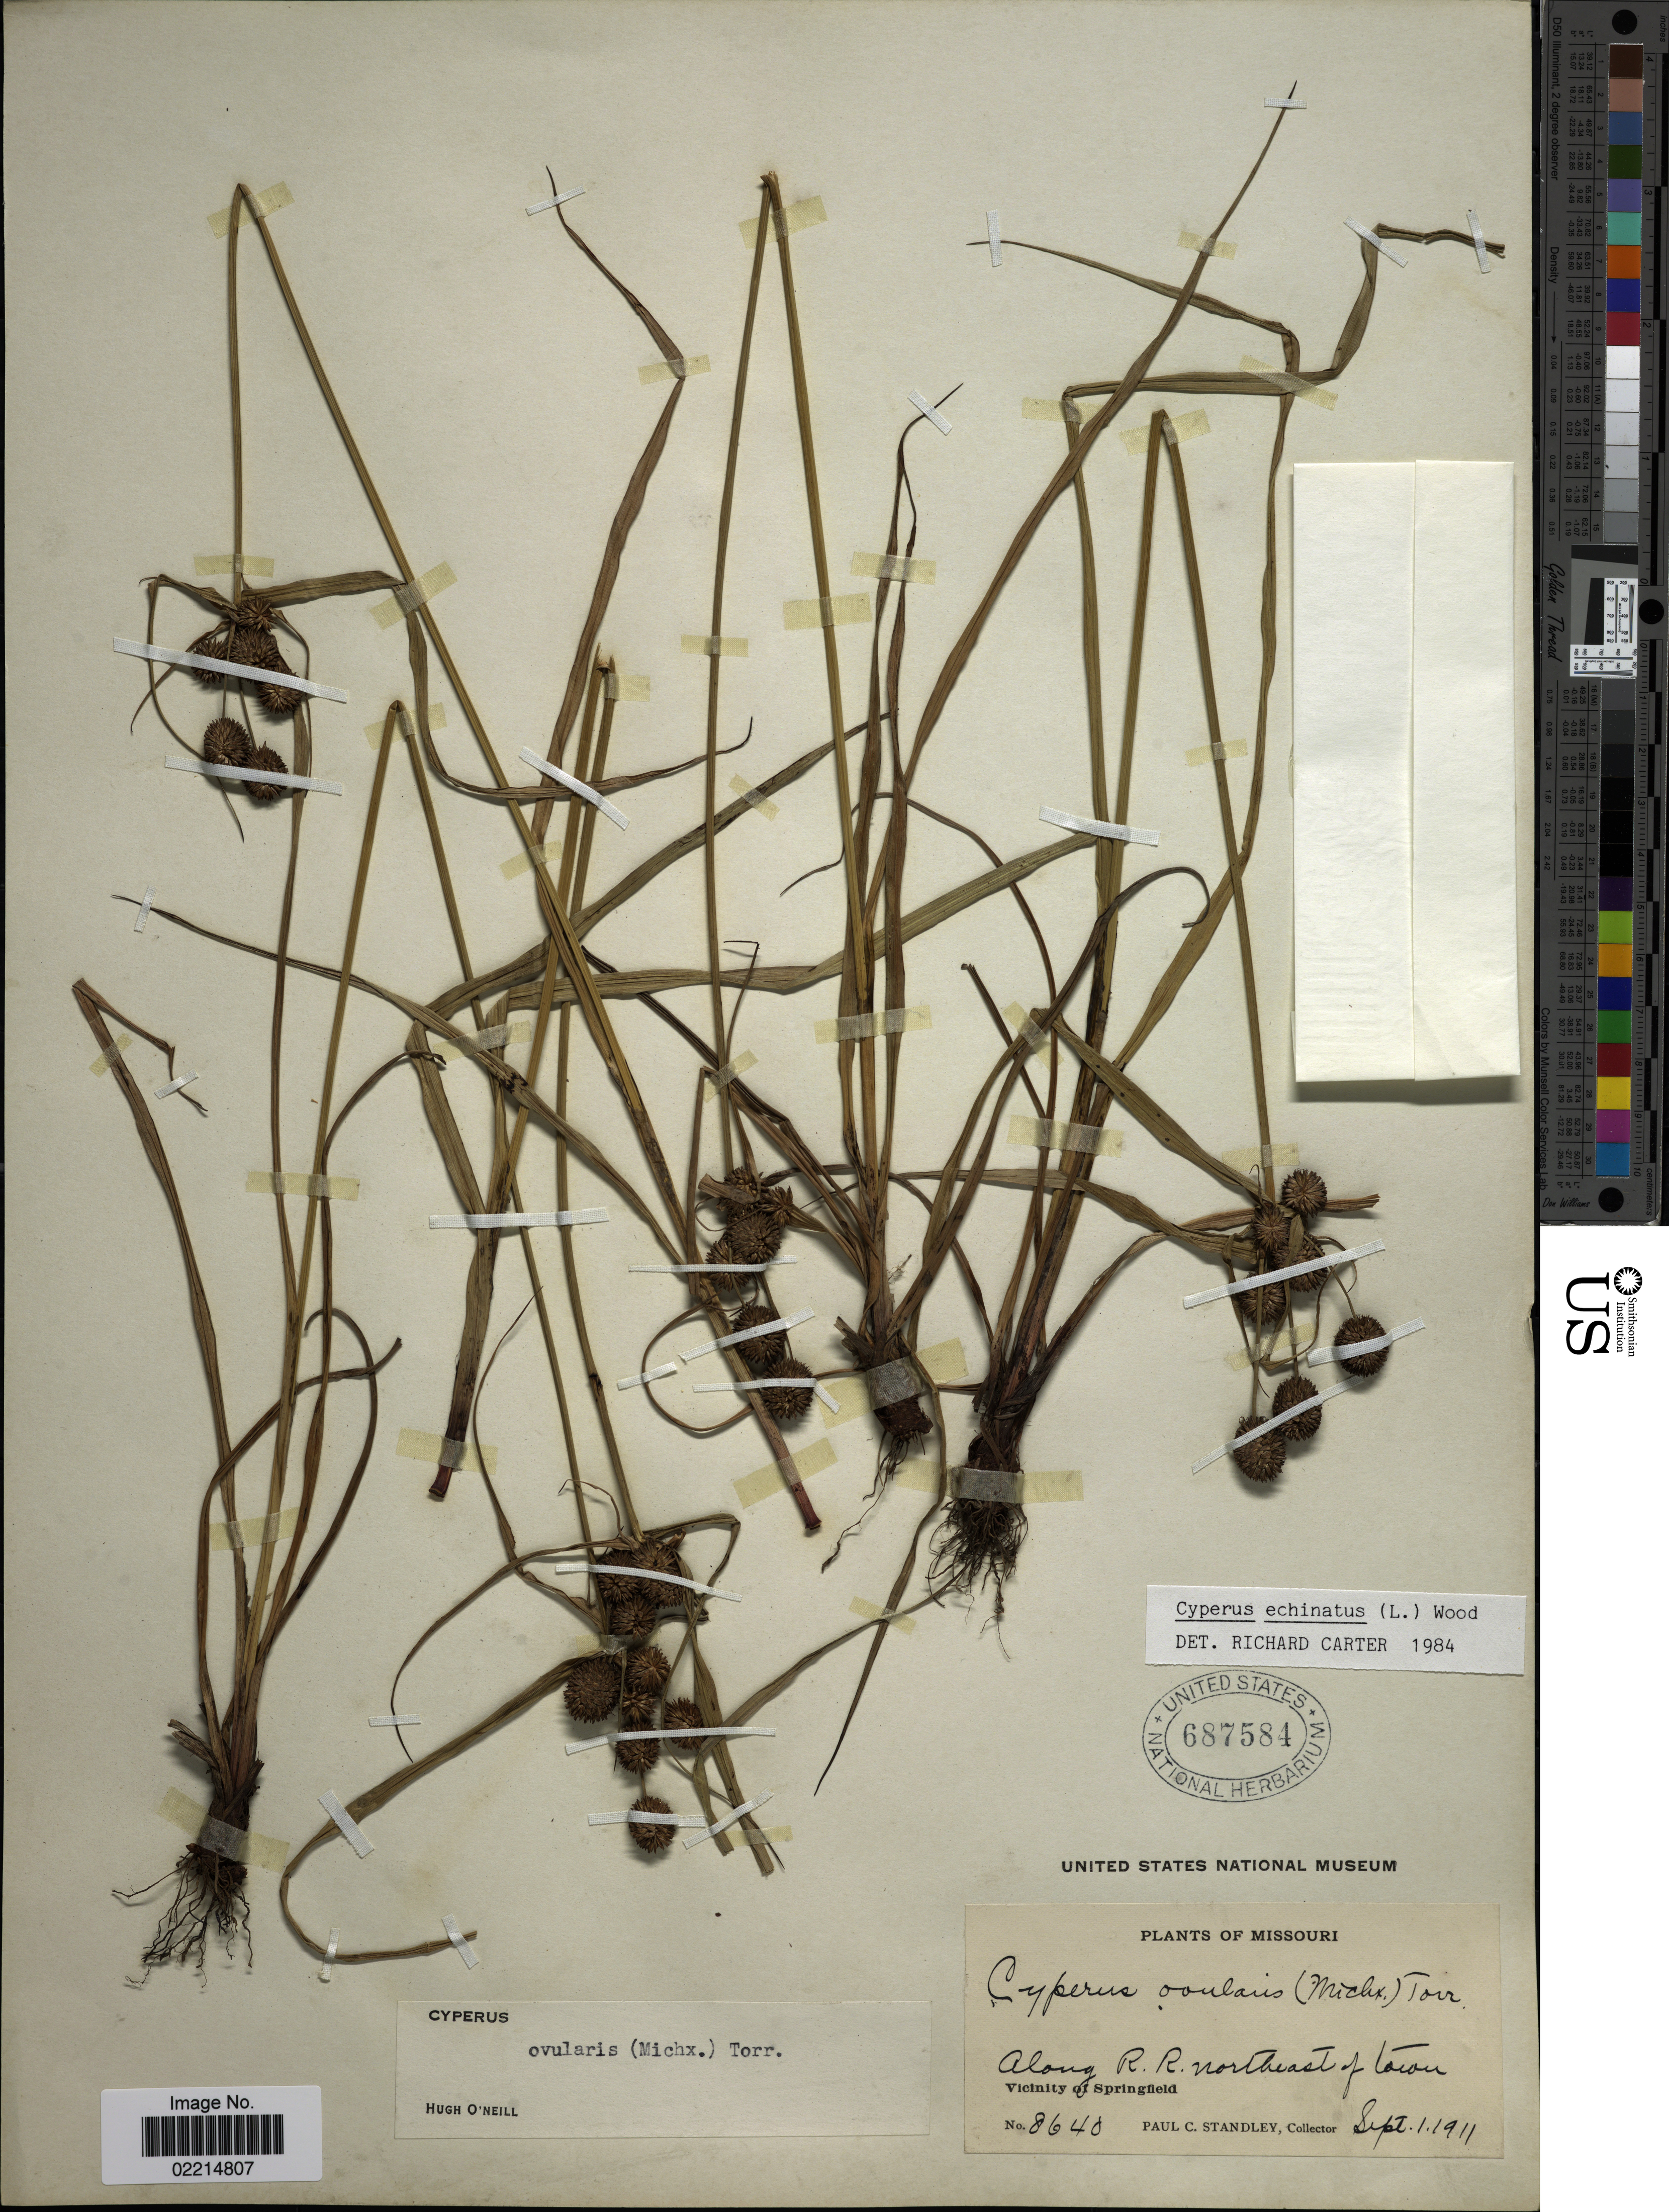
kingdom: Plantae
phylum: Tracheophyta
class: Liliopsida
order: Poales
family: Cyperaceae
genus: Cyperus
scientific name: Cyperus echinatus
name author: (L.) Alph. Wood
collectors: P. C. Standley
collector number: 8640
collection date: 1911-09-01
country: United States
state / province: Missouri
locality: Along R.R. northeast of tower, vicinity of Springfield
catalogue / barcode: US 687584